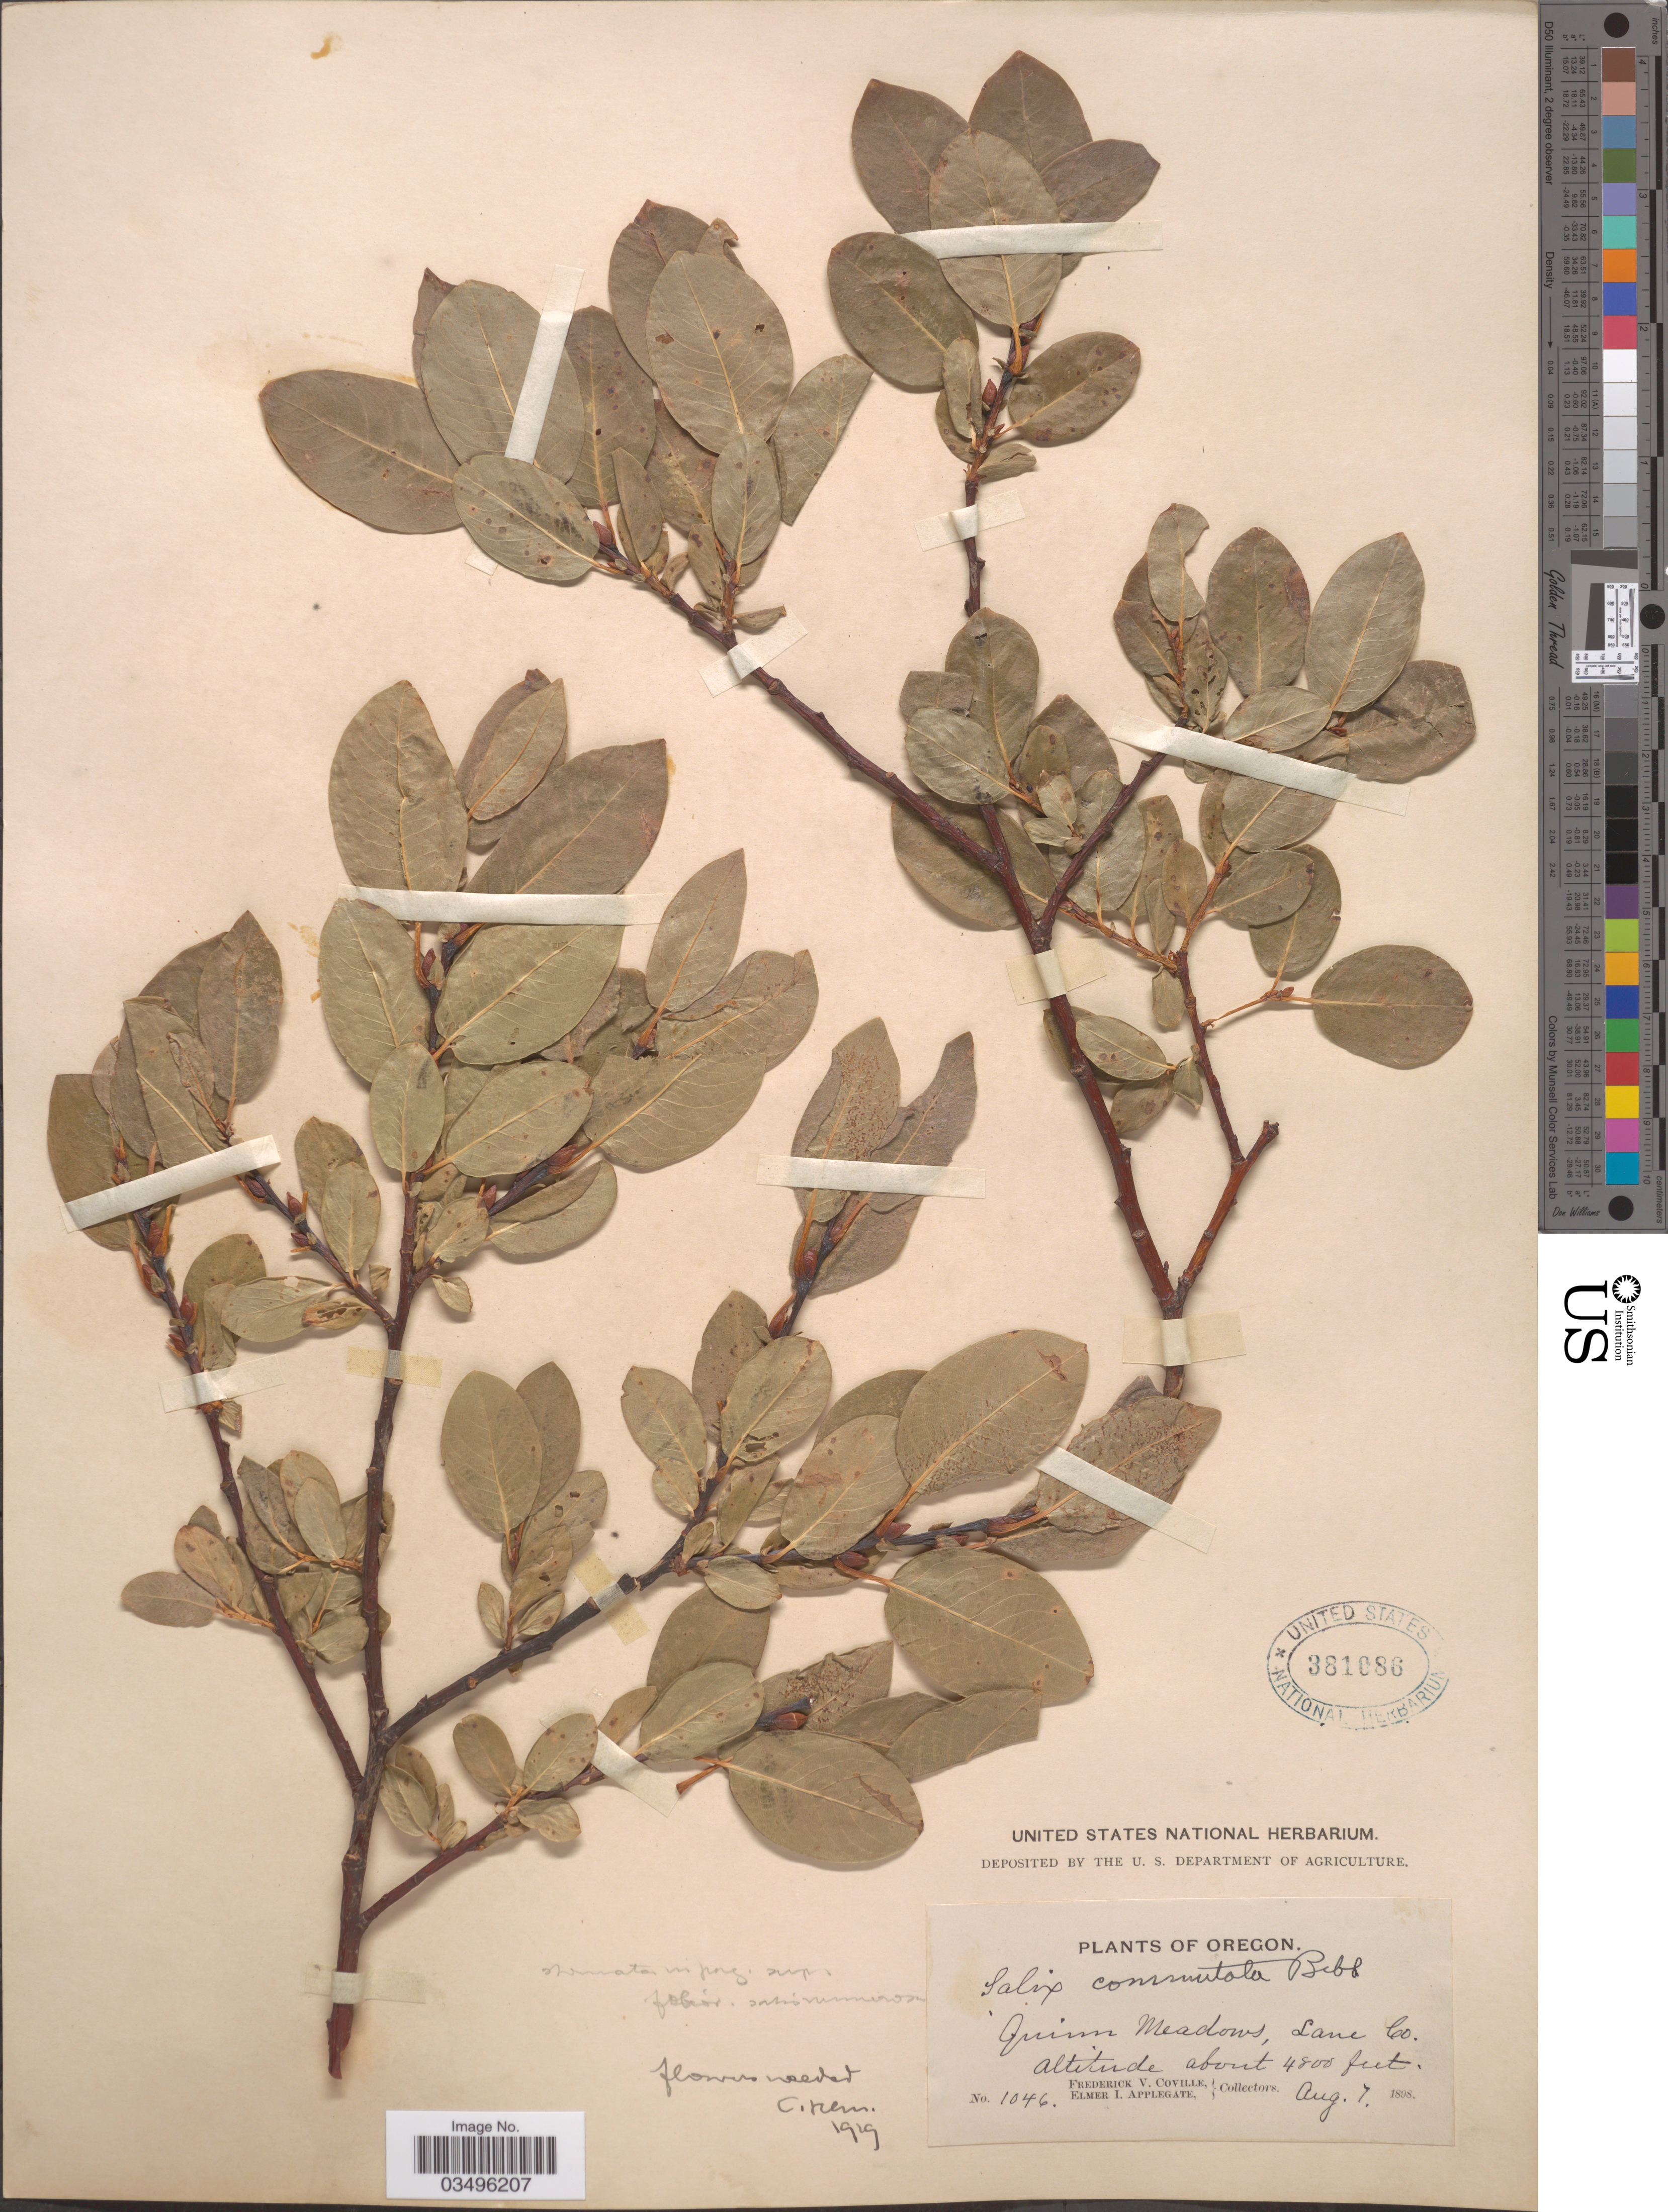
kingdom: Plantae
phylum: Tracheophyta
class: Magnoliopsida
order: Malpighiales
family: Salicaceae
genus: Salix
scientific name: Salix commutata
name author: Bebb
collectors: F. V. Coville & E. I. Applegate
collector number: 1046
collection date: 1898-08-07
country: United States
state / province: Oregon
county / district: Lane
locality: Quinn Meadows, Lane Co.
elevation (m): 1463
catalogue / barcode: US 381086